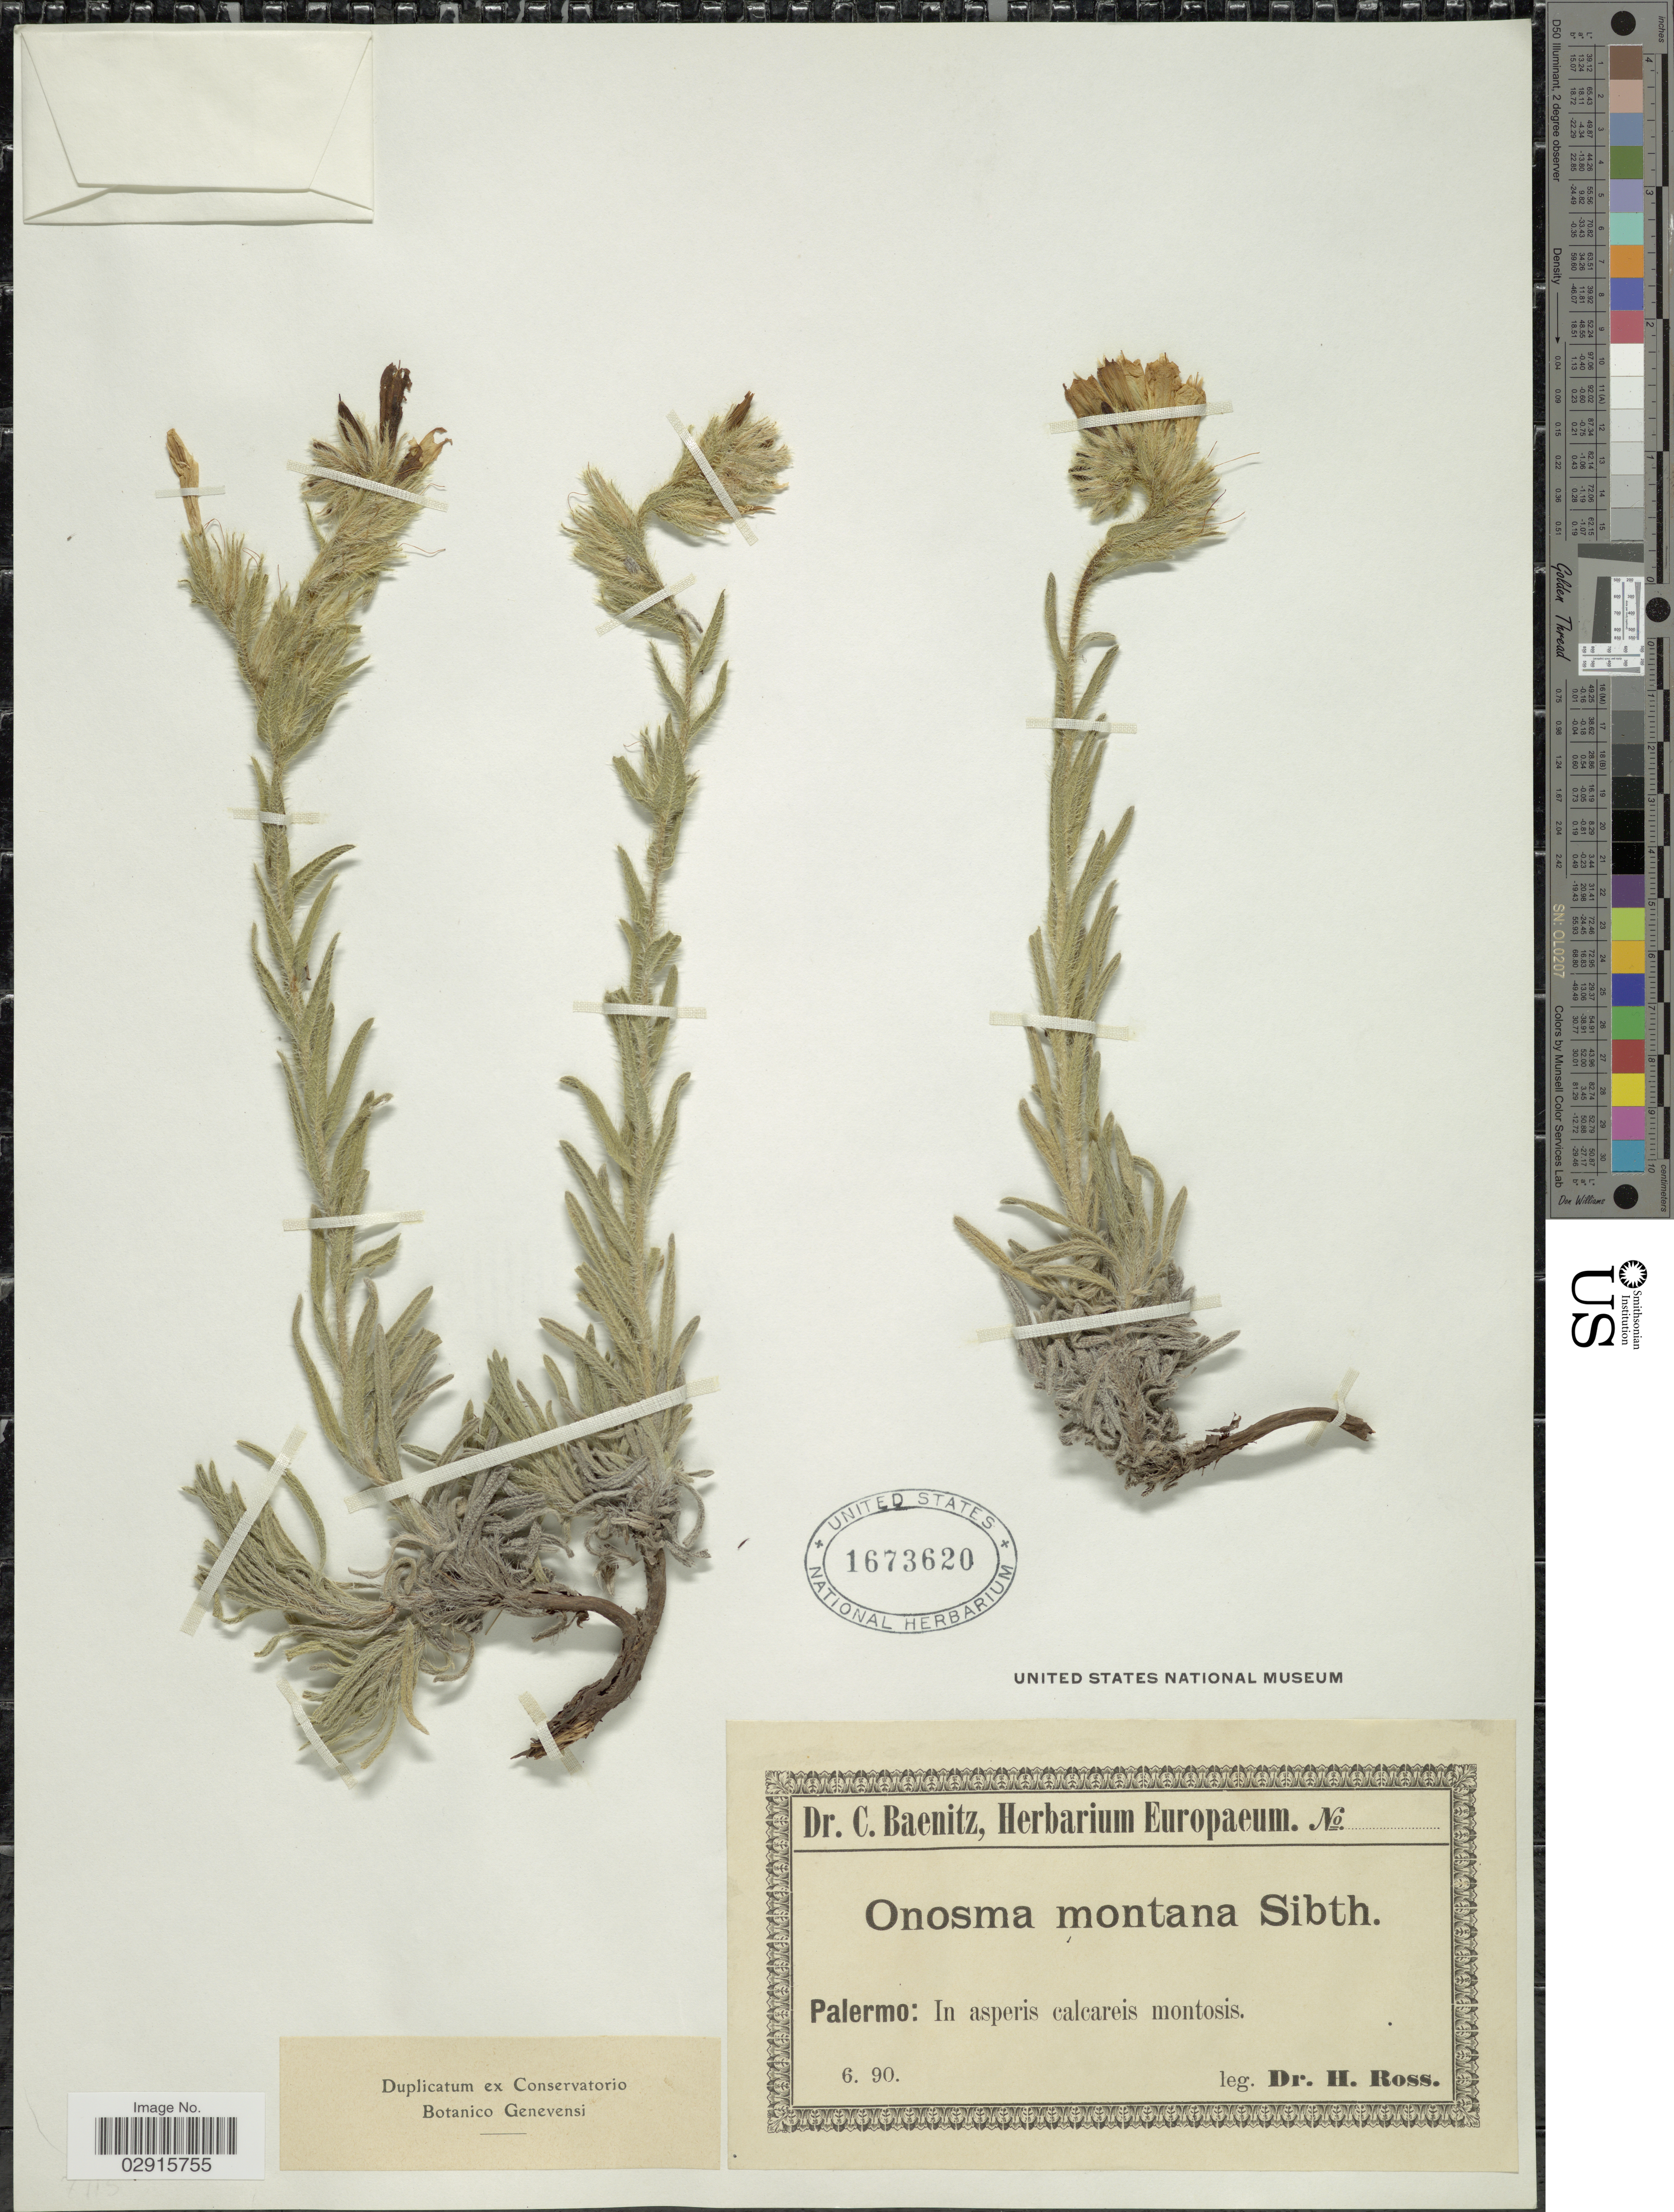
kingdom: Plantae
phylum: Tracheophyta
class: Magnoliopsida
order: Boraginales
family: Boraginaceae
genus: Onosma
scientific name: Onosma montana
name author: Sm.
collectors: H. Ross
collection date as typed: Transcribed d/m/y: /6/90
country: Italy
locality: Palermo: In asperis calcareis montosis.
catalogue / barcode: US 1673620